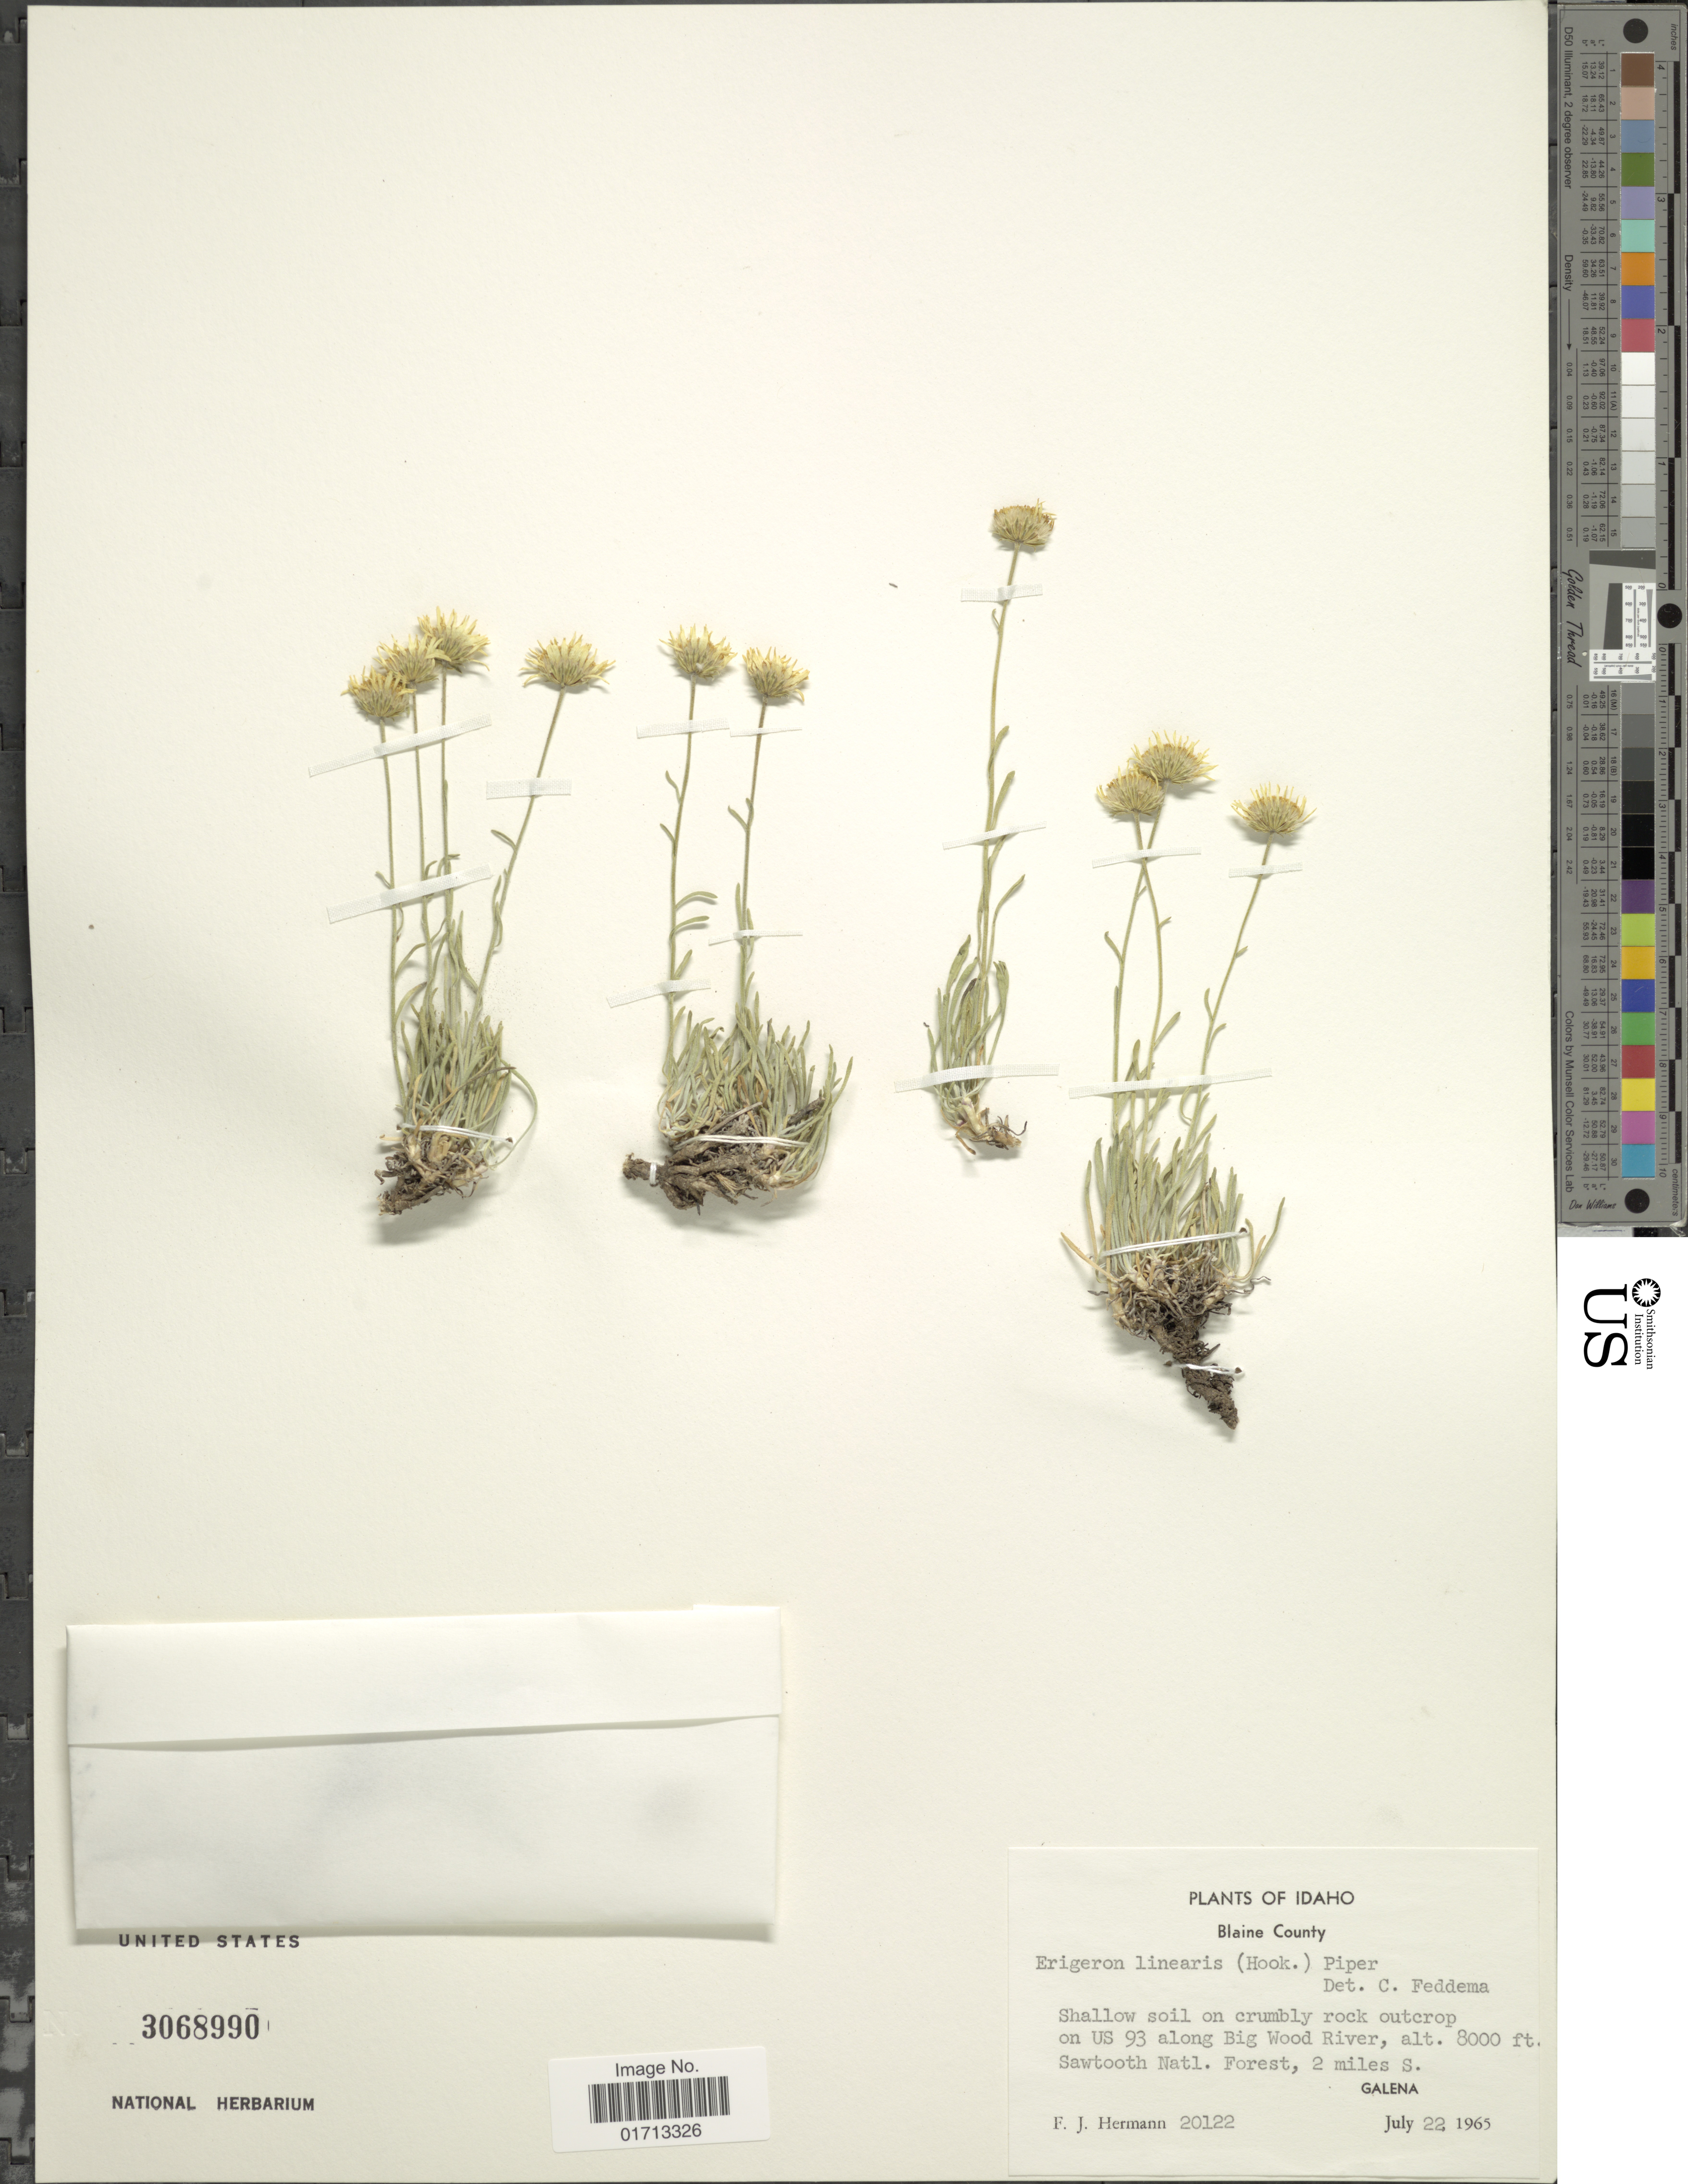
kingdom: Plantae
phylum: Tracheophyta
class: Magnoliopsida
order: Asterales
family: Asteraceae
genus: Erigeron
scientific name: Erigeron linearis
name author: (Hook.) Piper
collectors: F. J. Hermann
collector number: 20122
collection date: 1965-07-22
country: United States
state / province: Idaho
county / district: Blaine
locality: On US 93 along Big Wood River, Sawtooth Natl. Forest, 2 miles S. Galena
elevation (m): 2438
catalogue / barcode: US 3068990